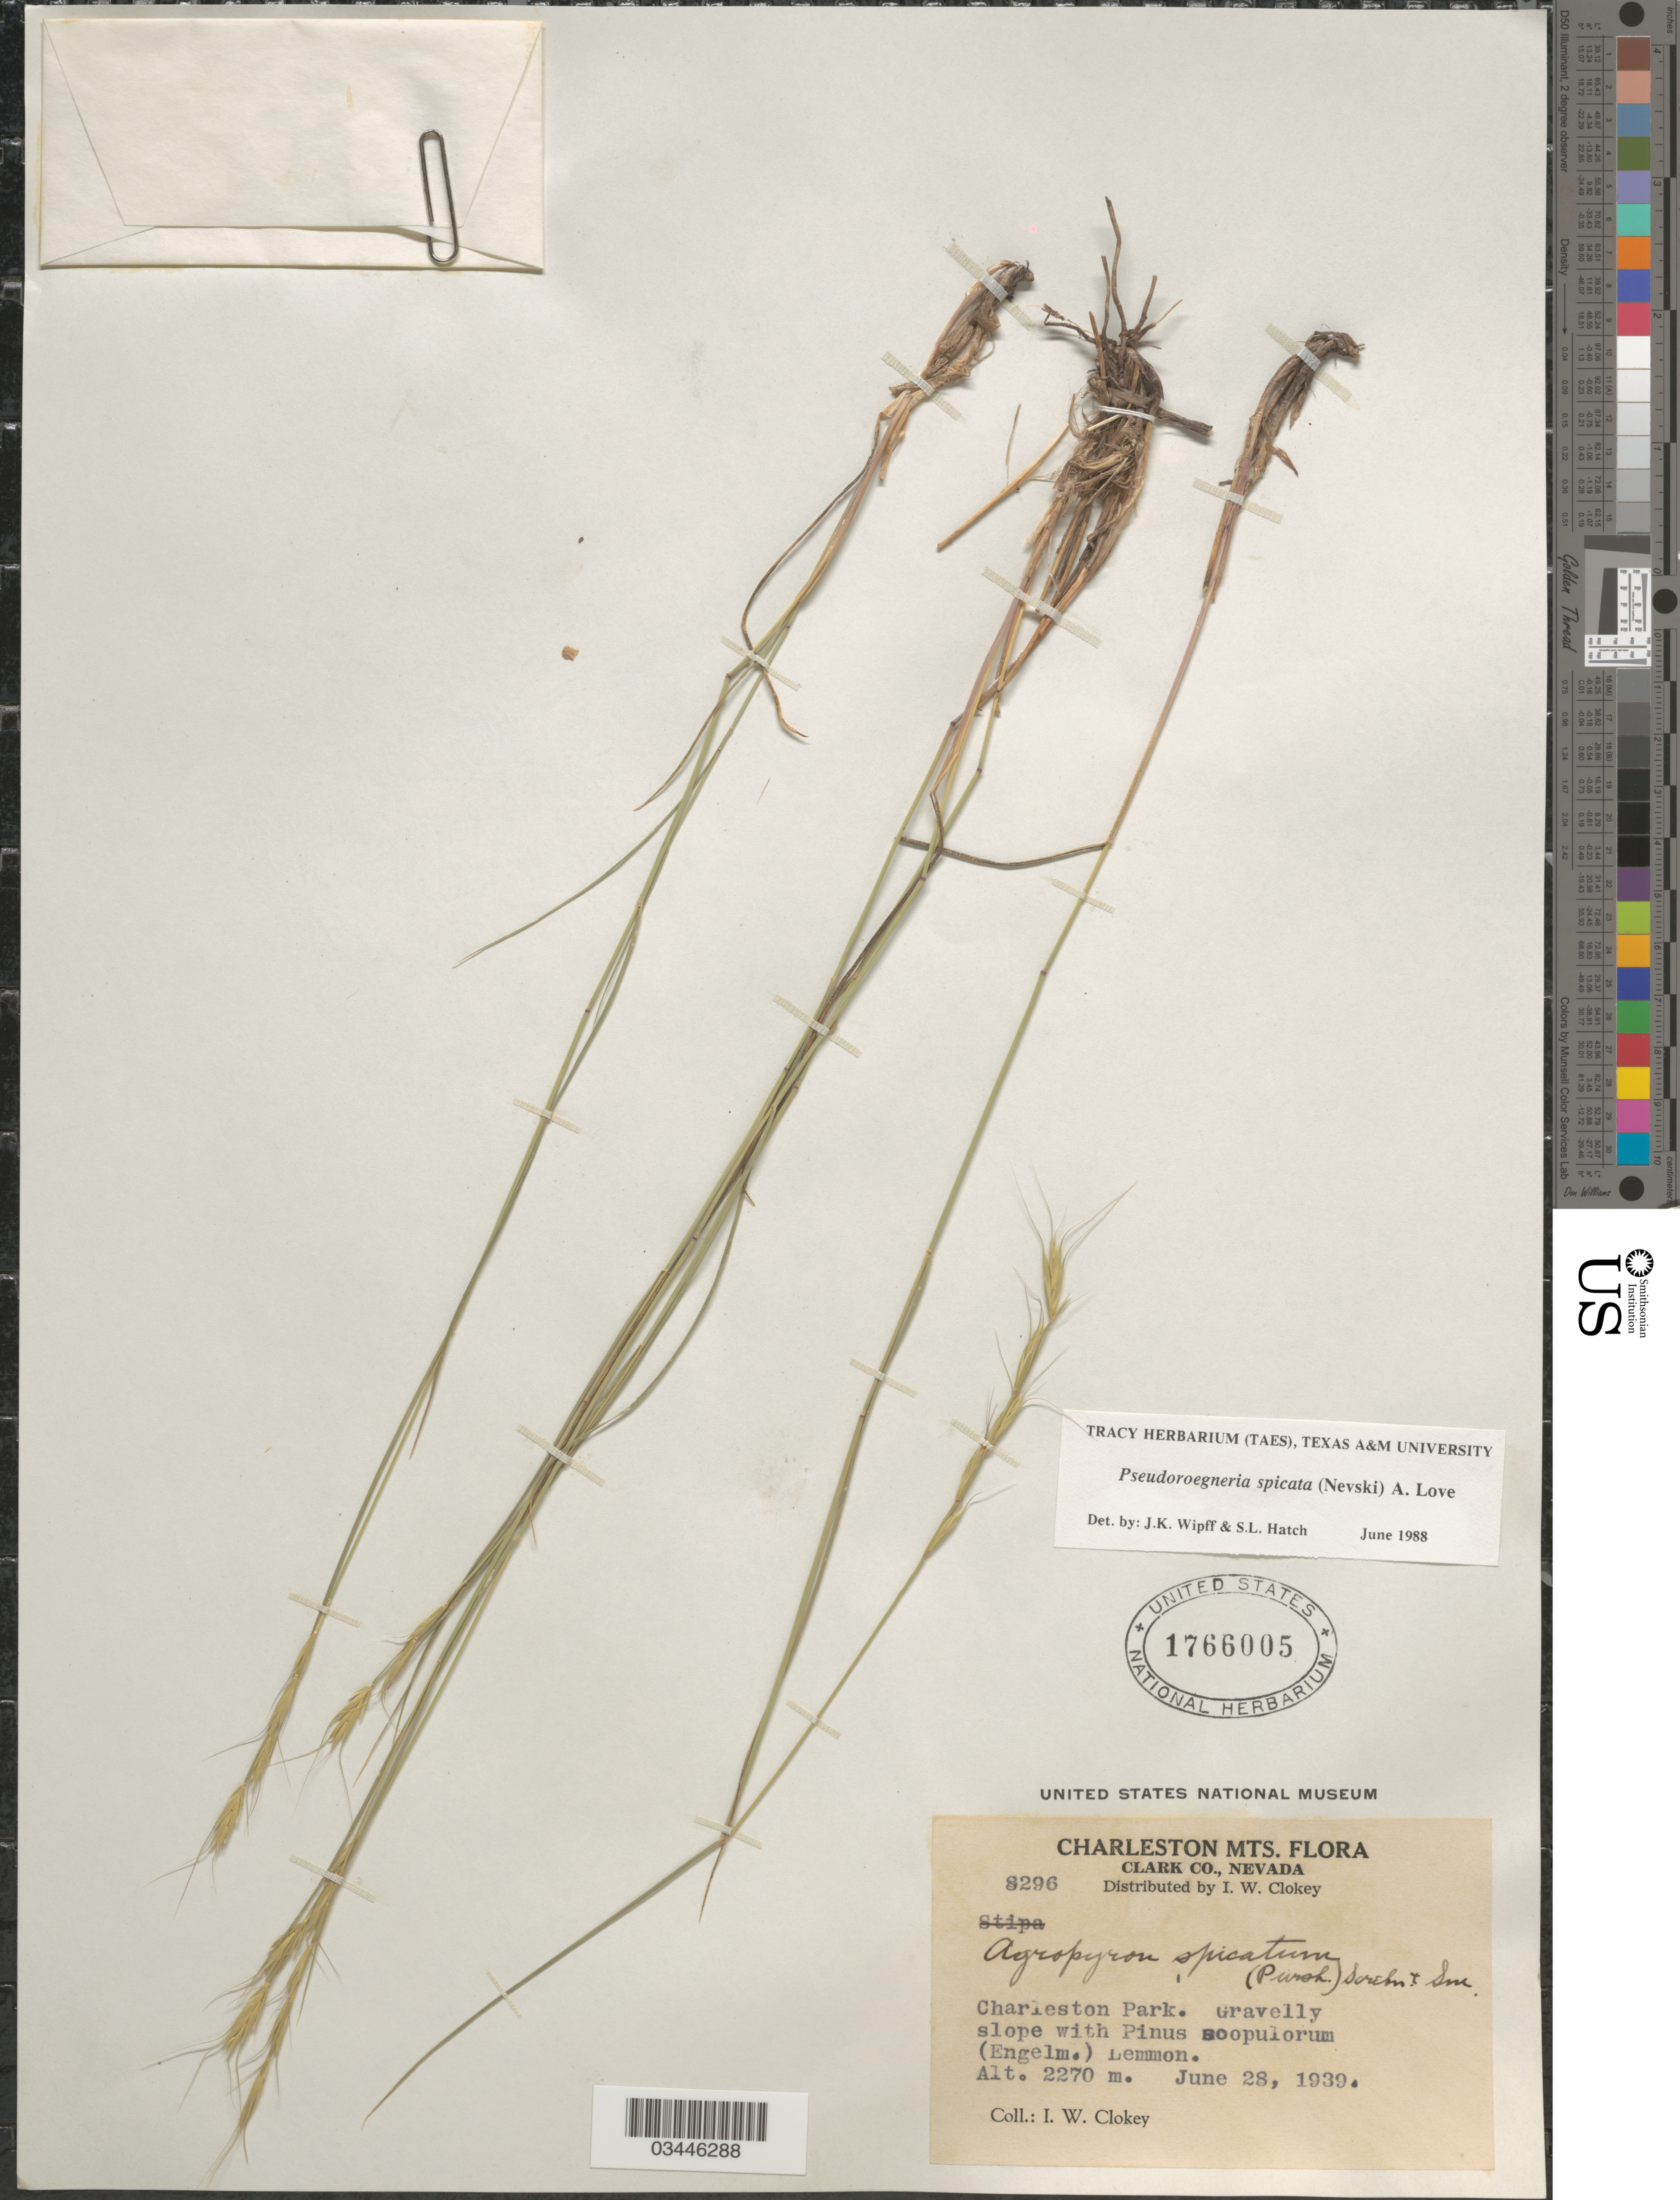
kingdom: Plantae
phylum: Tracheophyta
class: Liliopsida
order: Poales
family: Poaceae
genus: Pseudoroegneria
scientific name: Pseudoroegneria spicata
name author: (Pursh) Á. Löve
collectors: I. W. Clokey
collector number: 8296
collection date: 1939-06-28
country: United States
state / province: Nevada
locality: Charleston Mts. Clark Co. Charleston Park. Gravelly slope.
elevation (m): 2270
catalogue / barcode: US 1766005